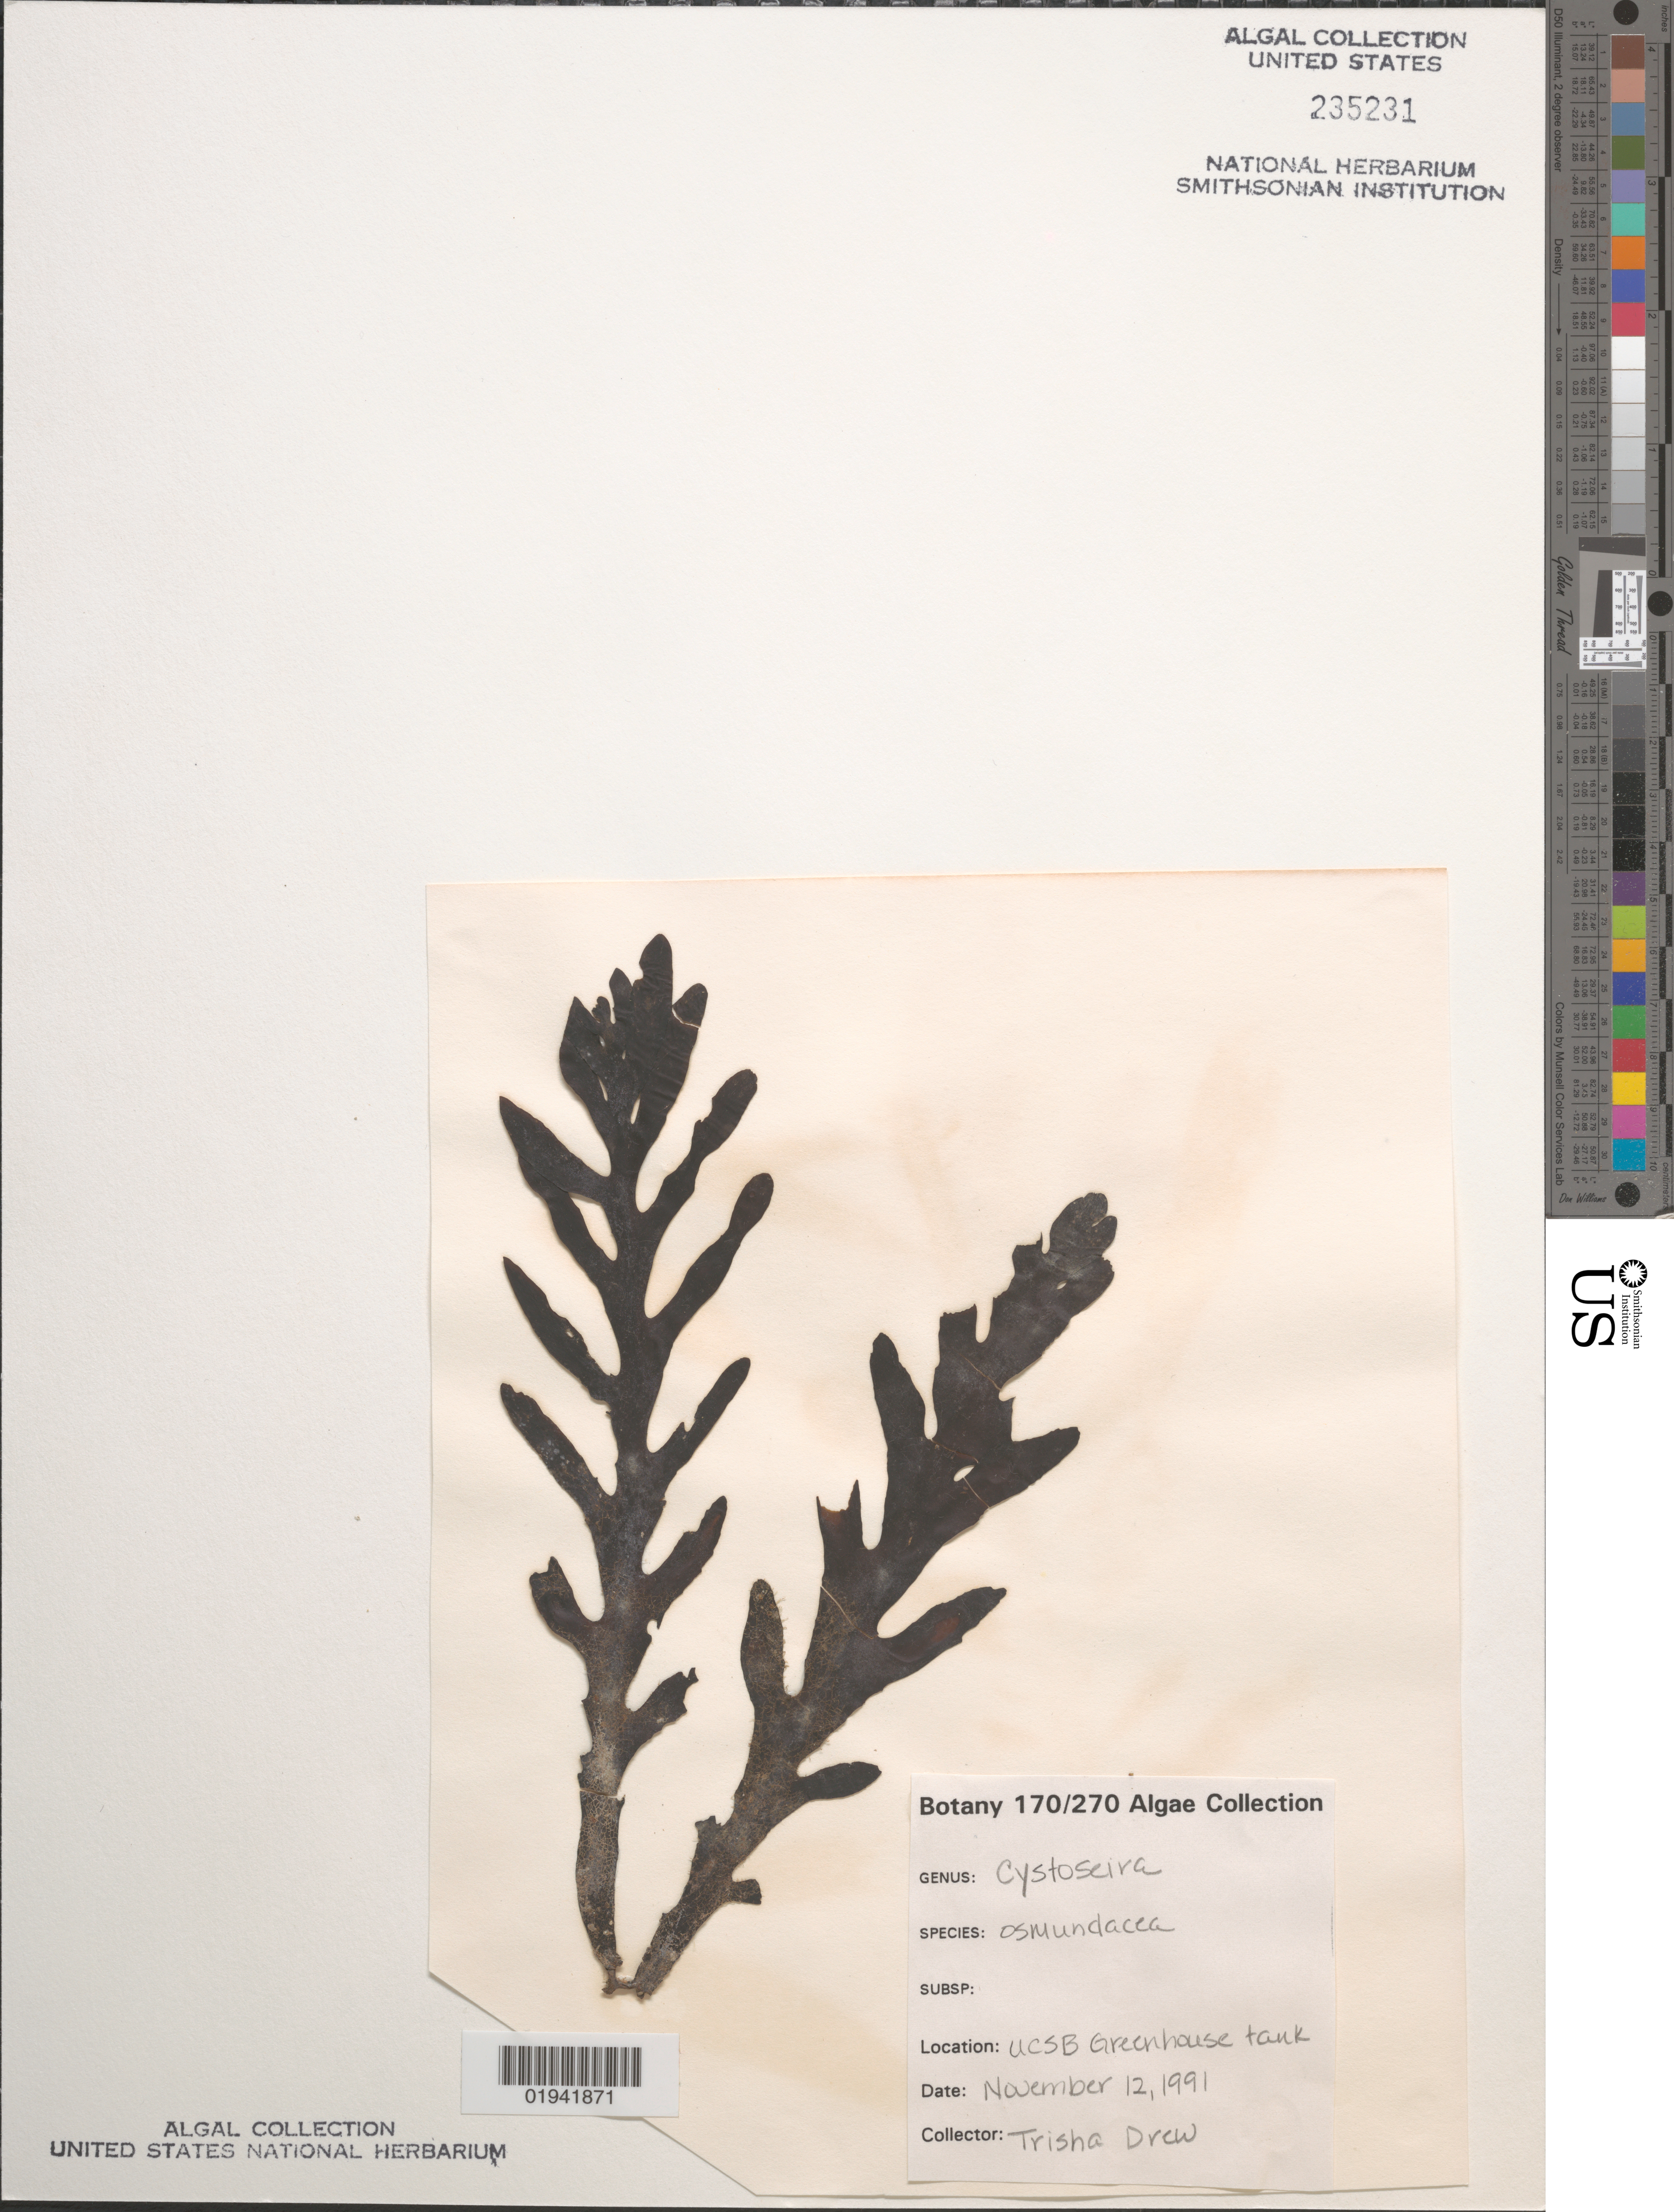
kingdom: Chromista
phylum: Ochrophyta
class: Phaeophyceae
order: Fucales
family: Sargassaceae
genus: Cystoseira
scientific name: Cystoseira osmundacea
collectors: T. Drew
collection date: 1991-12-12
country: United States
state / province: California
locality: UCSB Greenhouse tank.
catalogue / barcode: US 235231